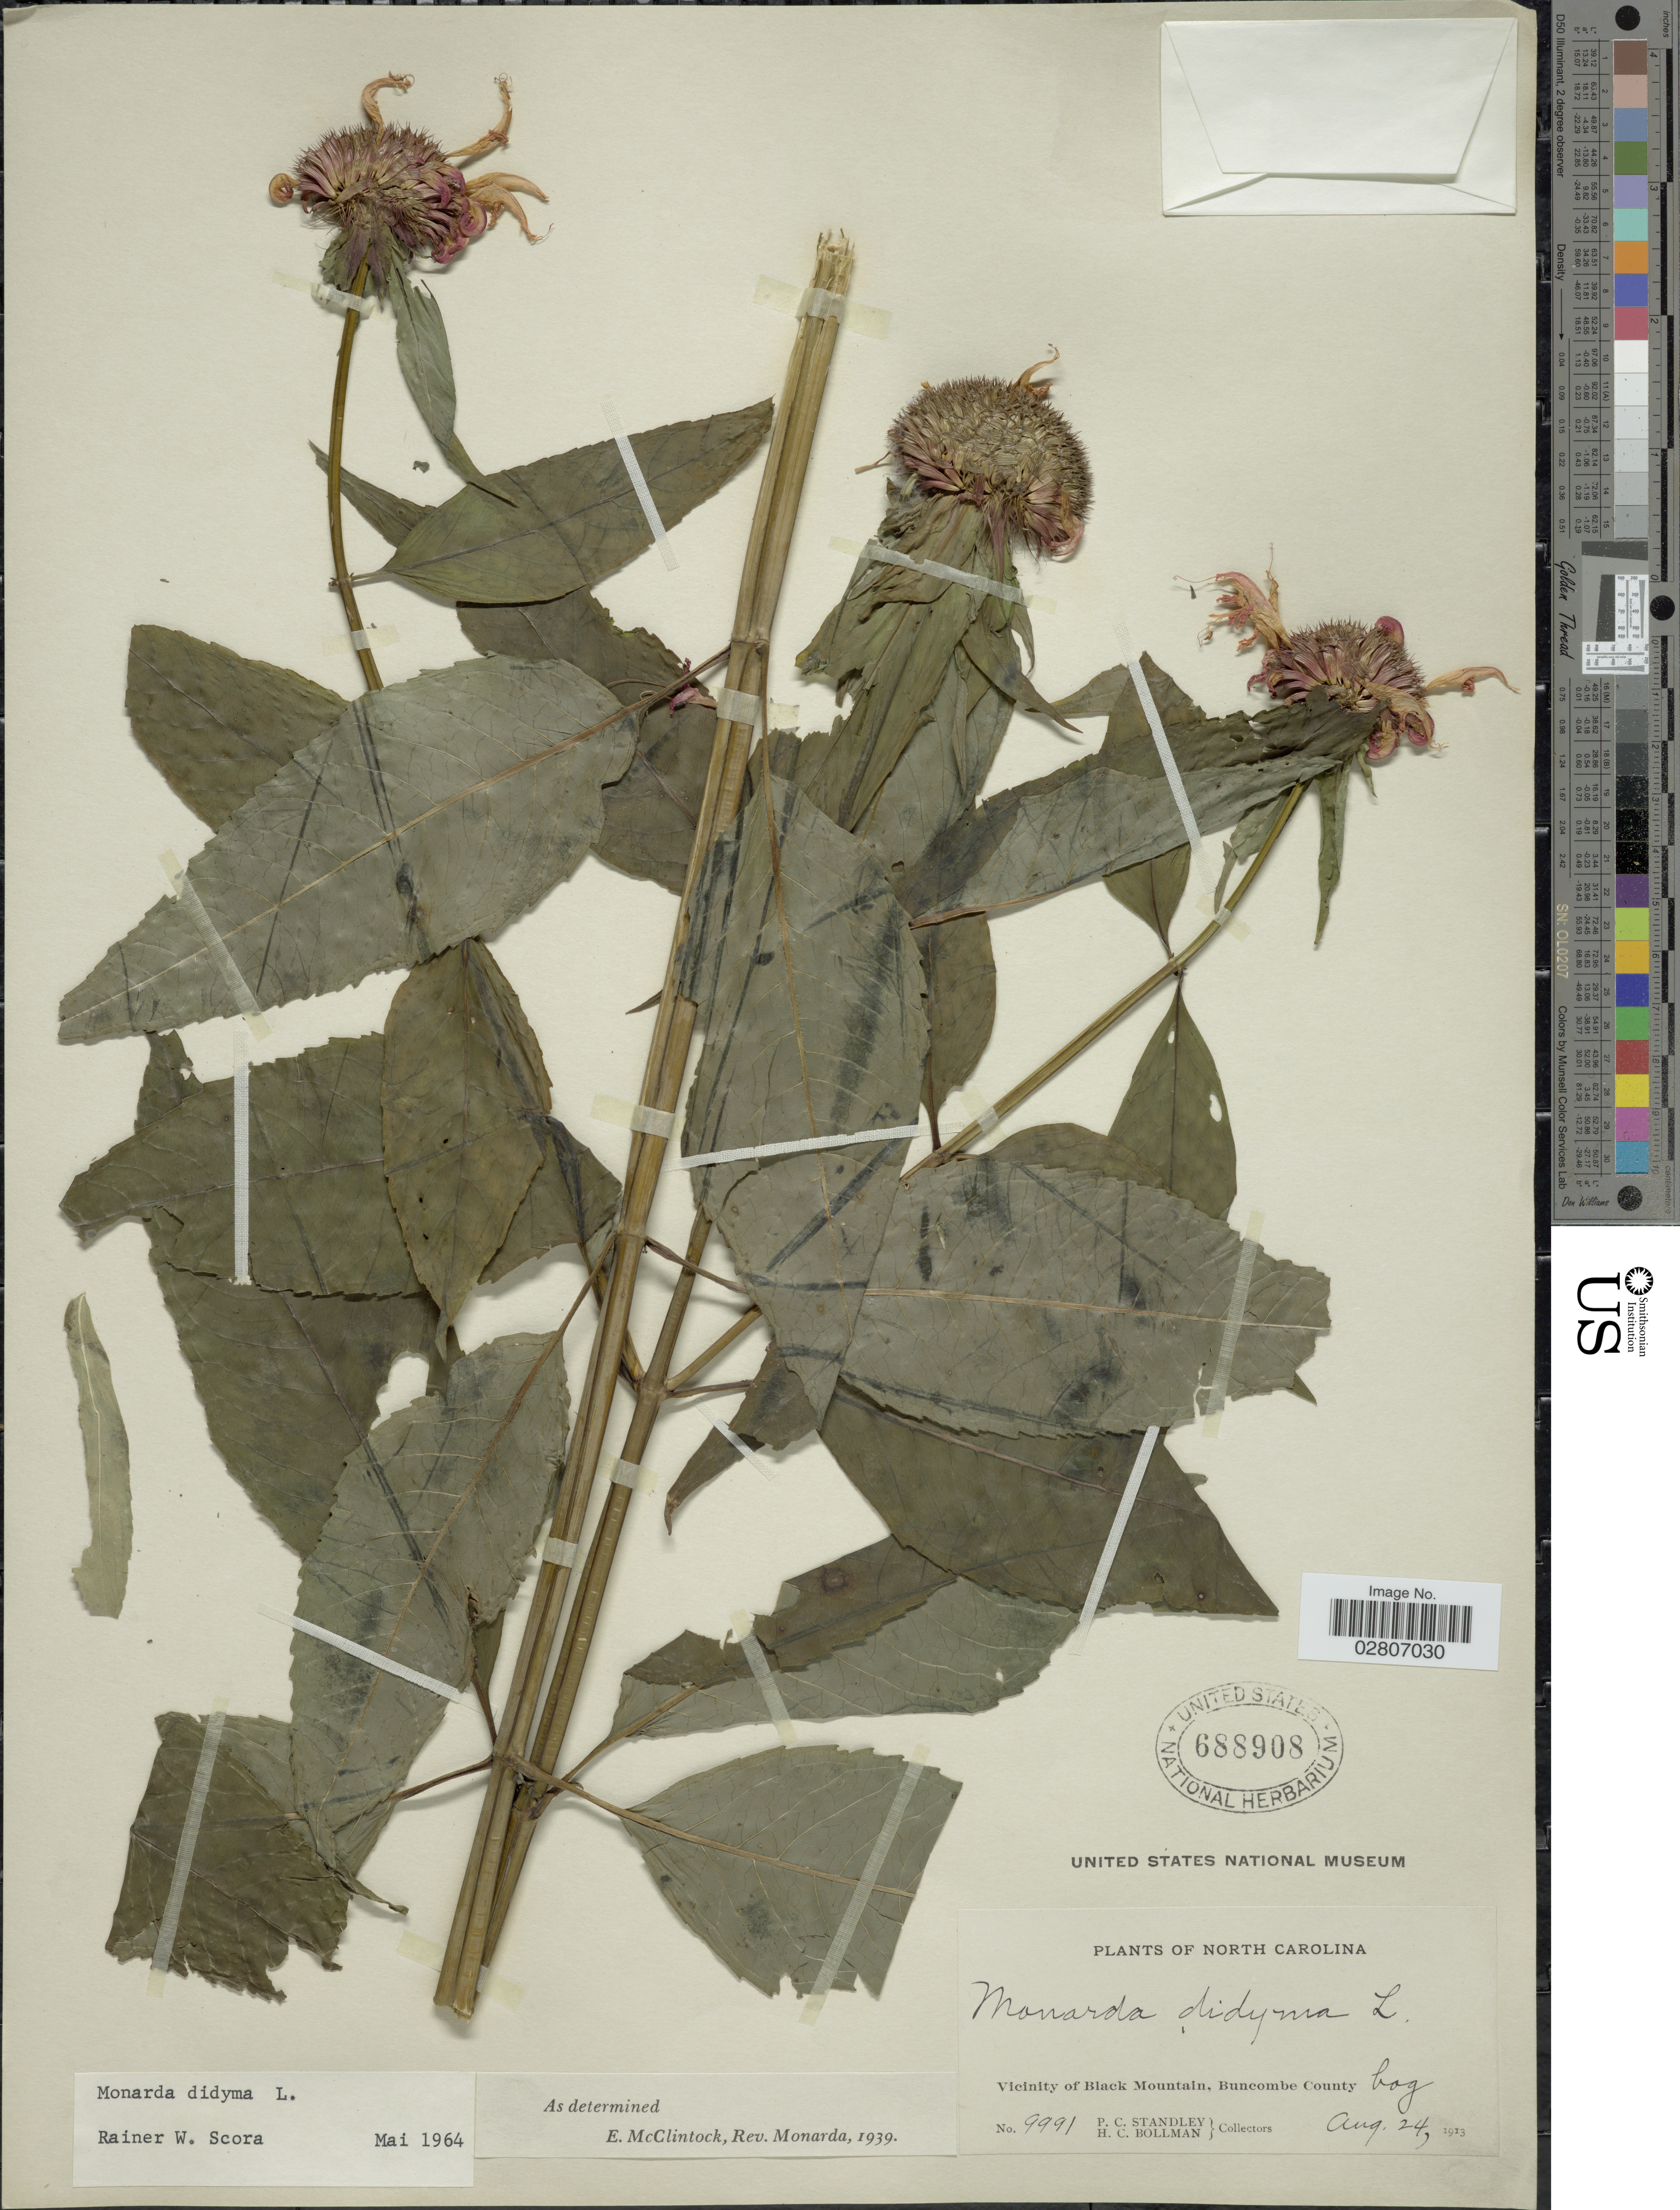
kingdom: Plantae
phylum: Tracheophyta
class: Magnoliopsida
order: Lamiales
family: Lamiaceae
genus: Monarda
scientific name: Monarda didyma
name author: L.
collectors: P. C. Standley & H. C. Bollman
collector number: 9991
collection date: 1913-08-24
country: United States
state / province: North Carolina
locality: Vicinity of Black Mountain, Buncombe County bog.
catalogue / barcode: US 688908